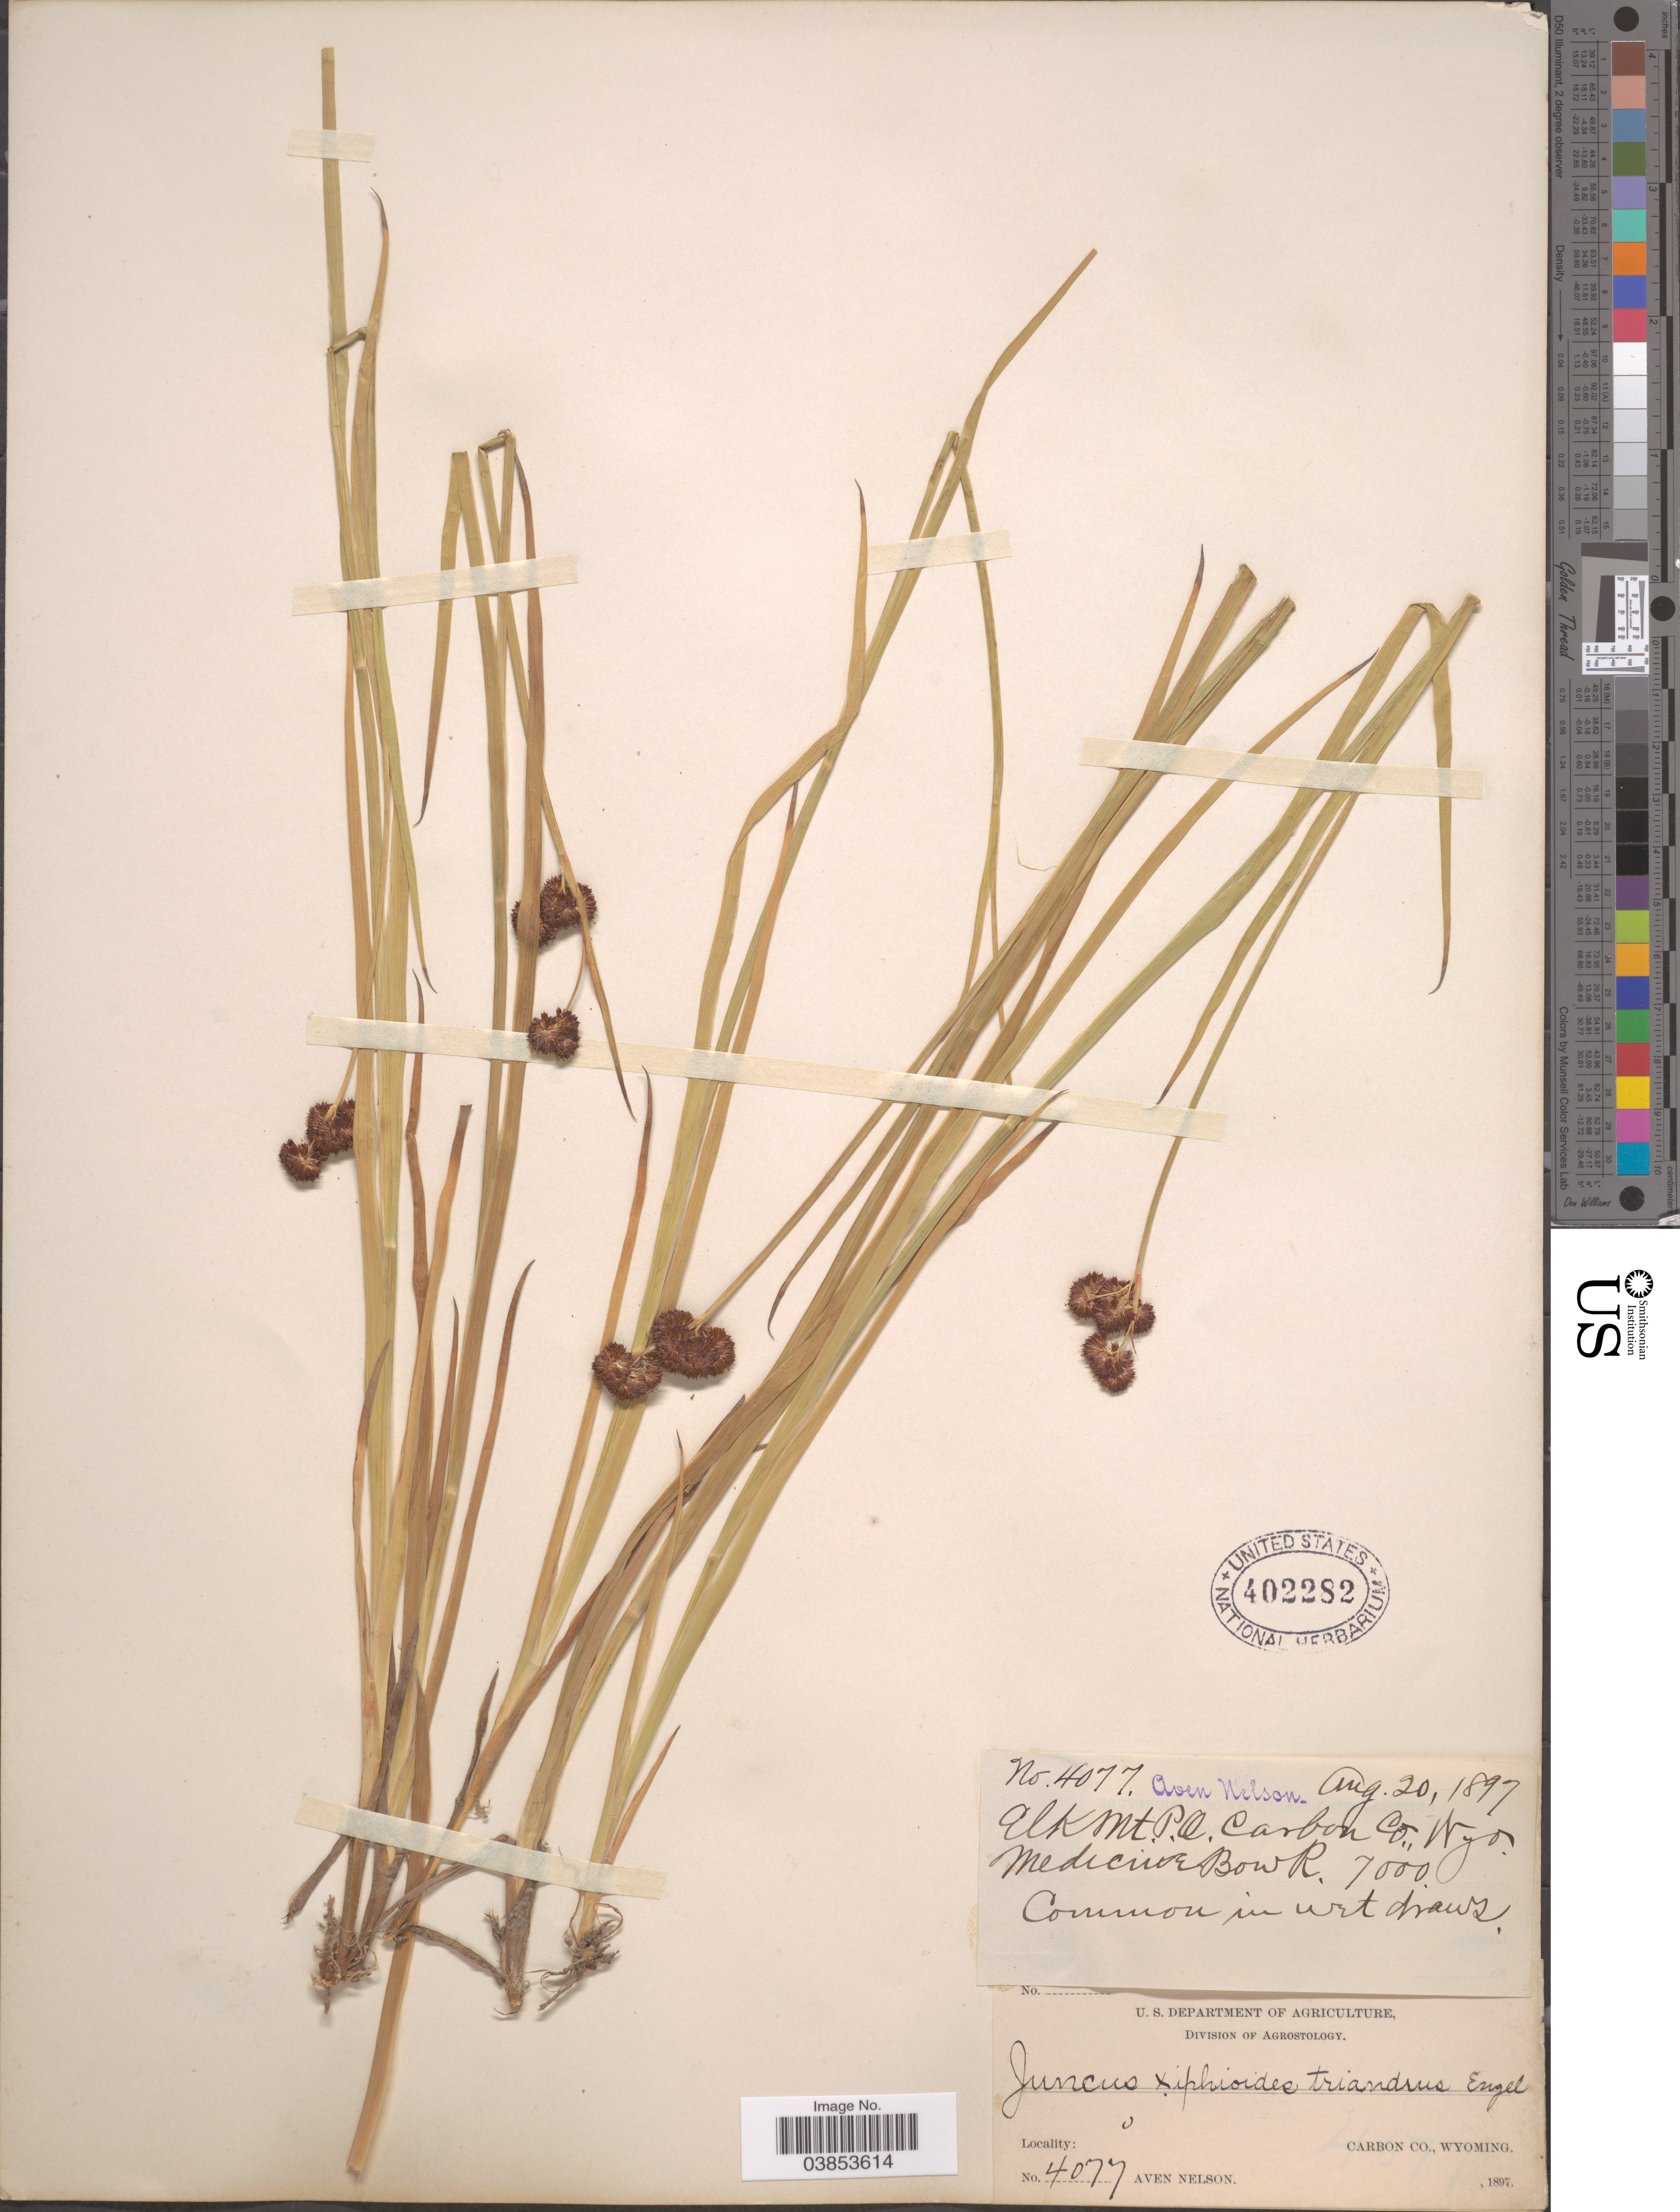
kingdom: Plantae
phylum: Tracheophyta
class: Liliopsida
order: Poales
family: Juncaceae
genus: Juncus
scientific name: Juncus ensifolius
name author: Wikstr.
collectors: A. Nelson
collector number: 4077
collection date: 1897-08-20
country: United States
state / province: Wyoming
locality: Elk Mt. P. A. Carbon Co. Medicine Bow R.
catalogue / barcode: US 402282